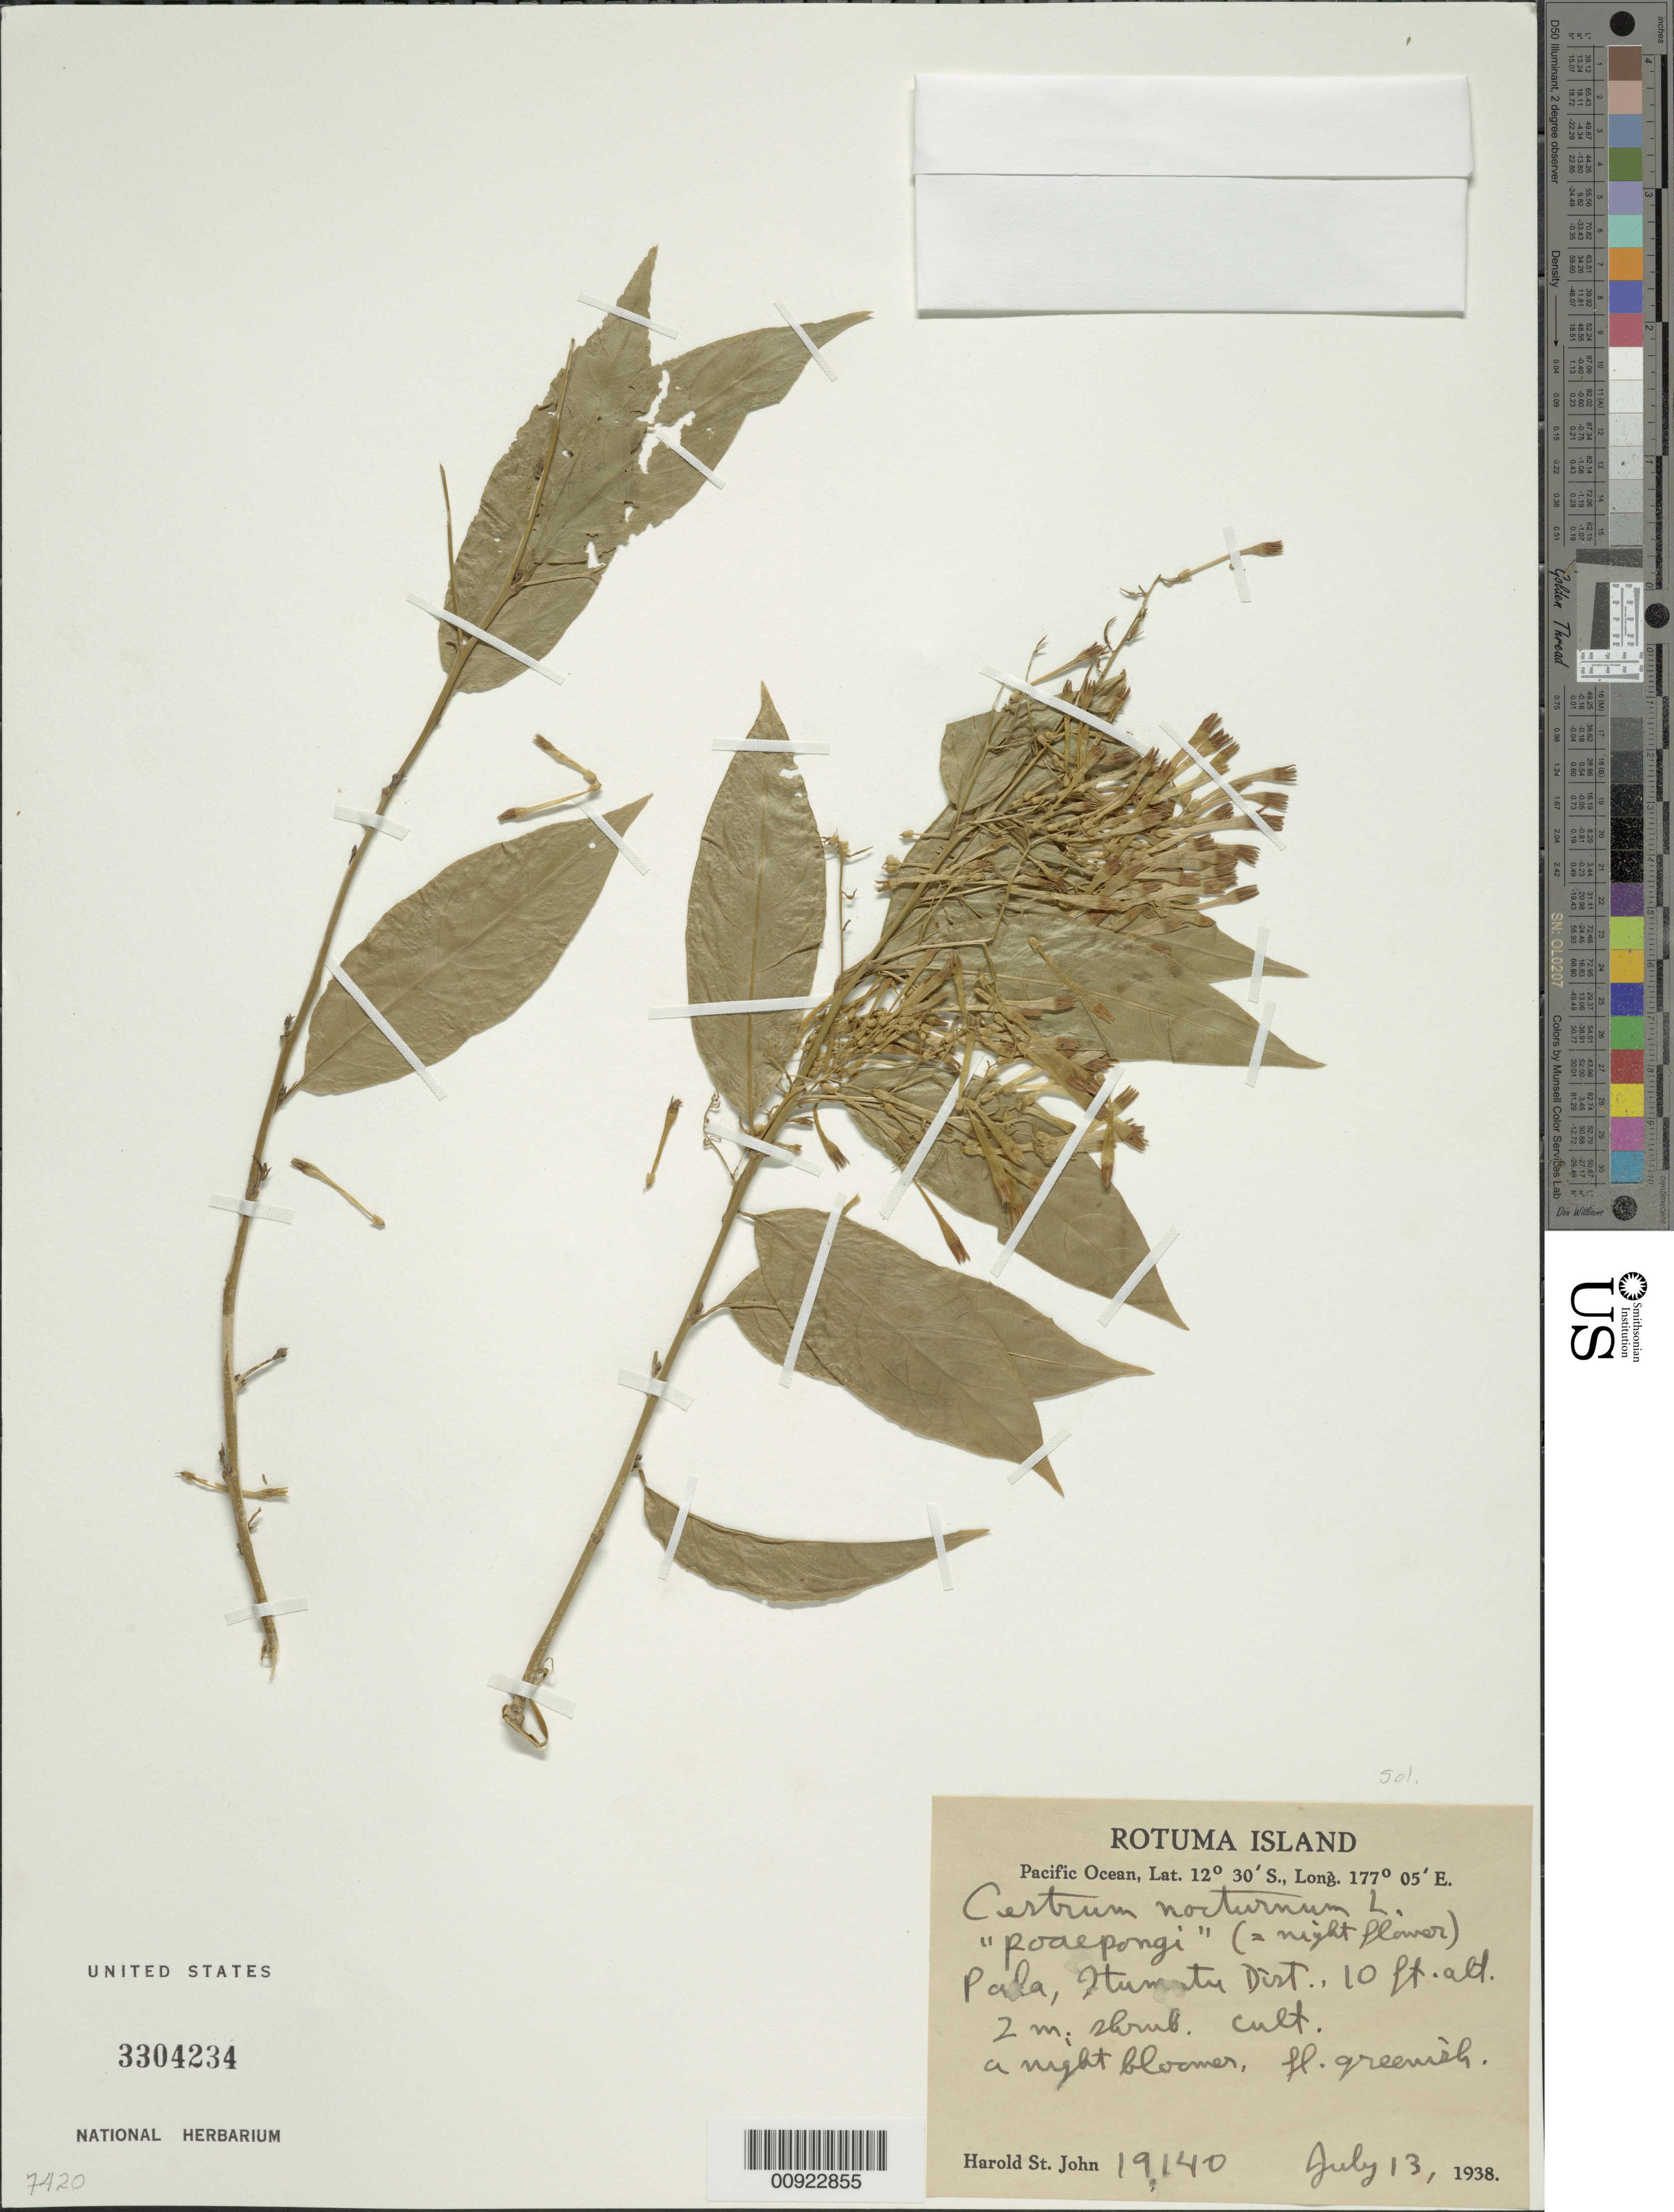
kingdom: Plantae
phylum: Tracheophyta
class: Magnoliopsida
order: Solanales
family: Solanaceae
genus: Cestrum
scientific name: Cestrum nocturnum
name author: L.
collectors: H. St. John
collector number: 19140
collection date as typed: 13 Jul 1938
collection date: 1938-07-13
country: Fiji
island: Rotuma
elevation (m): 3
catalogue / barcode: US 3304234